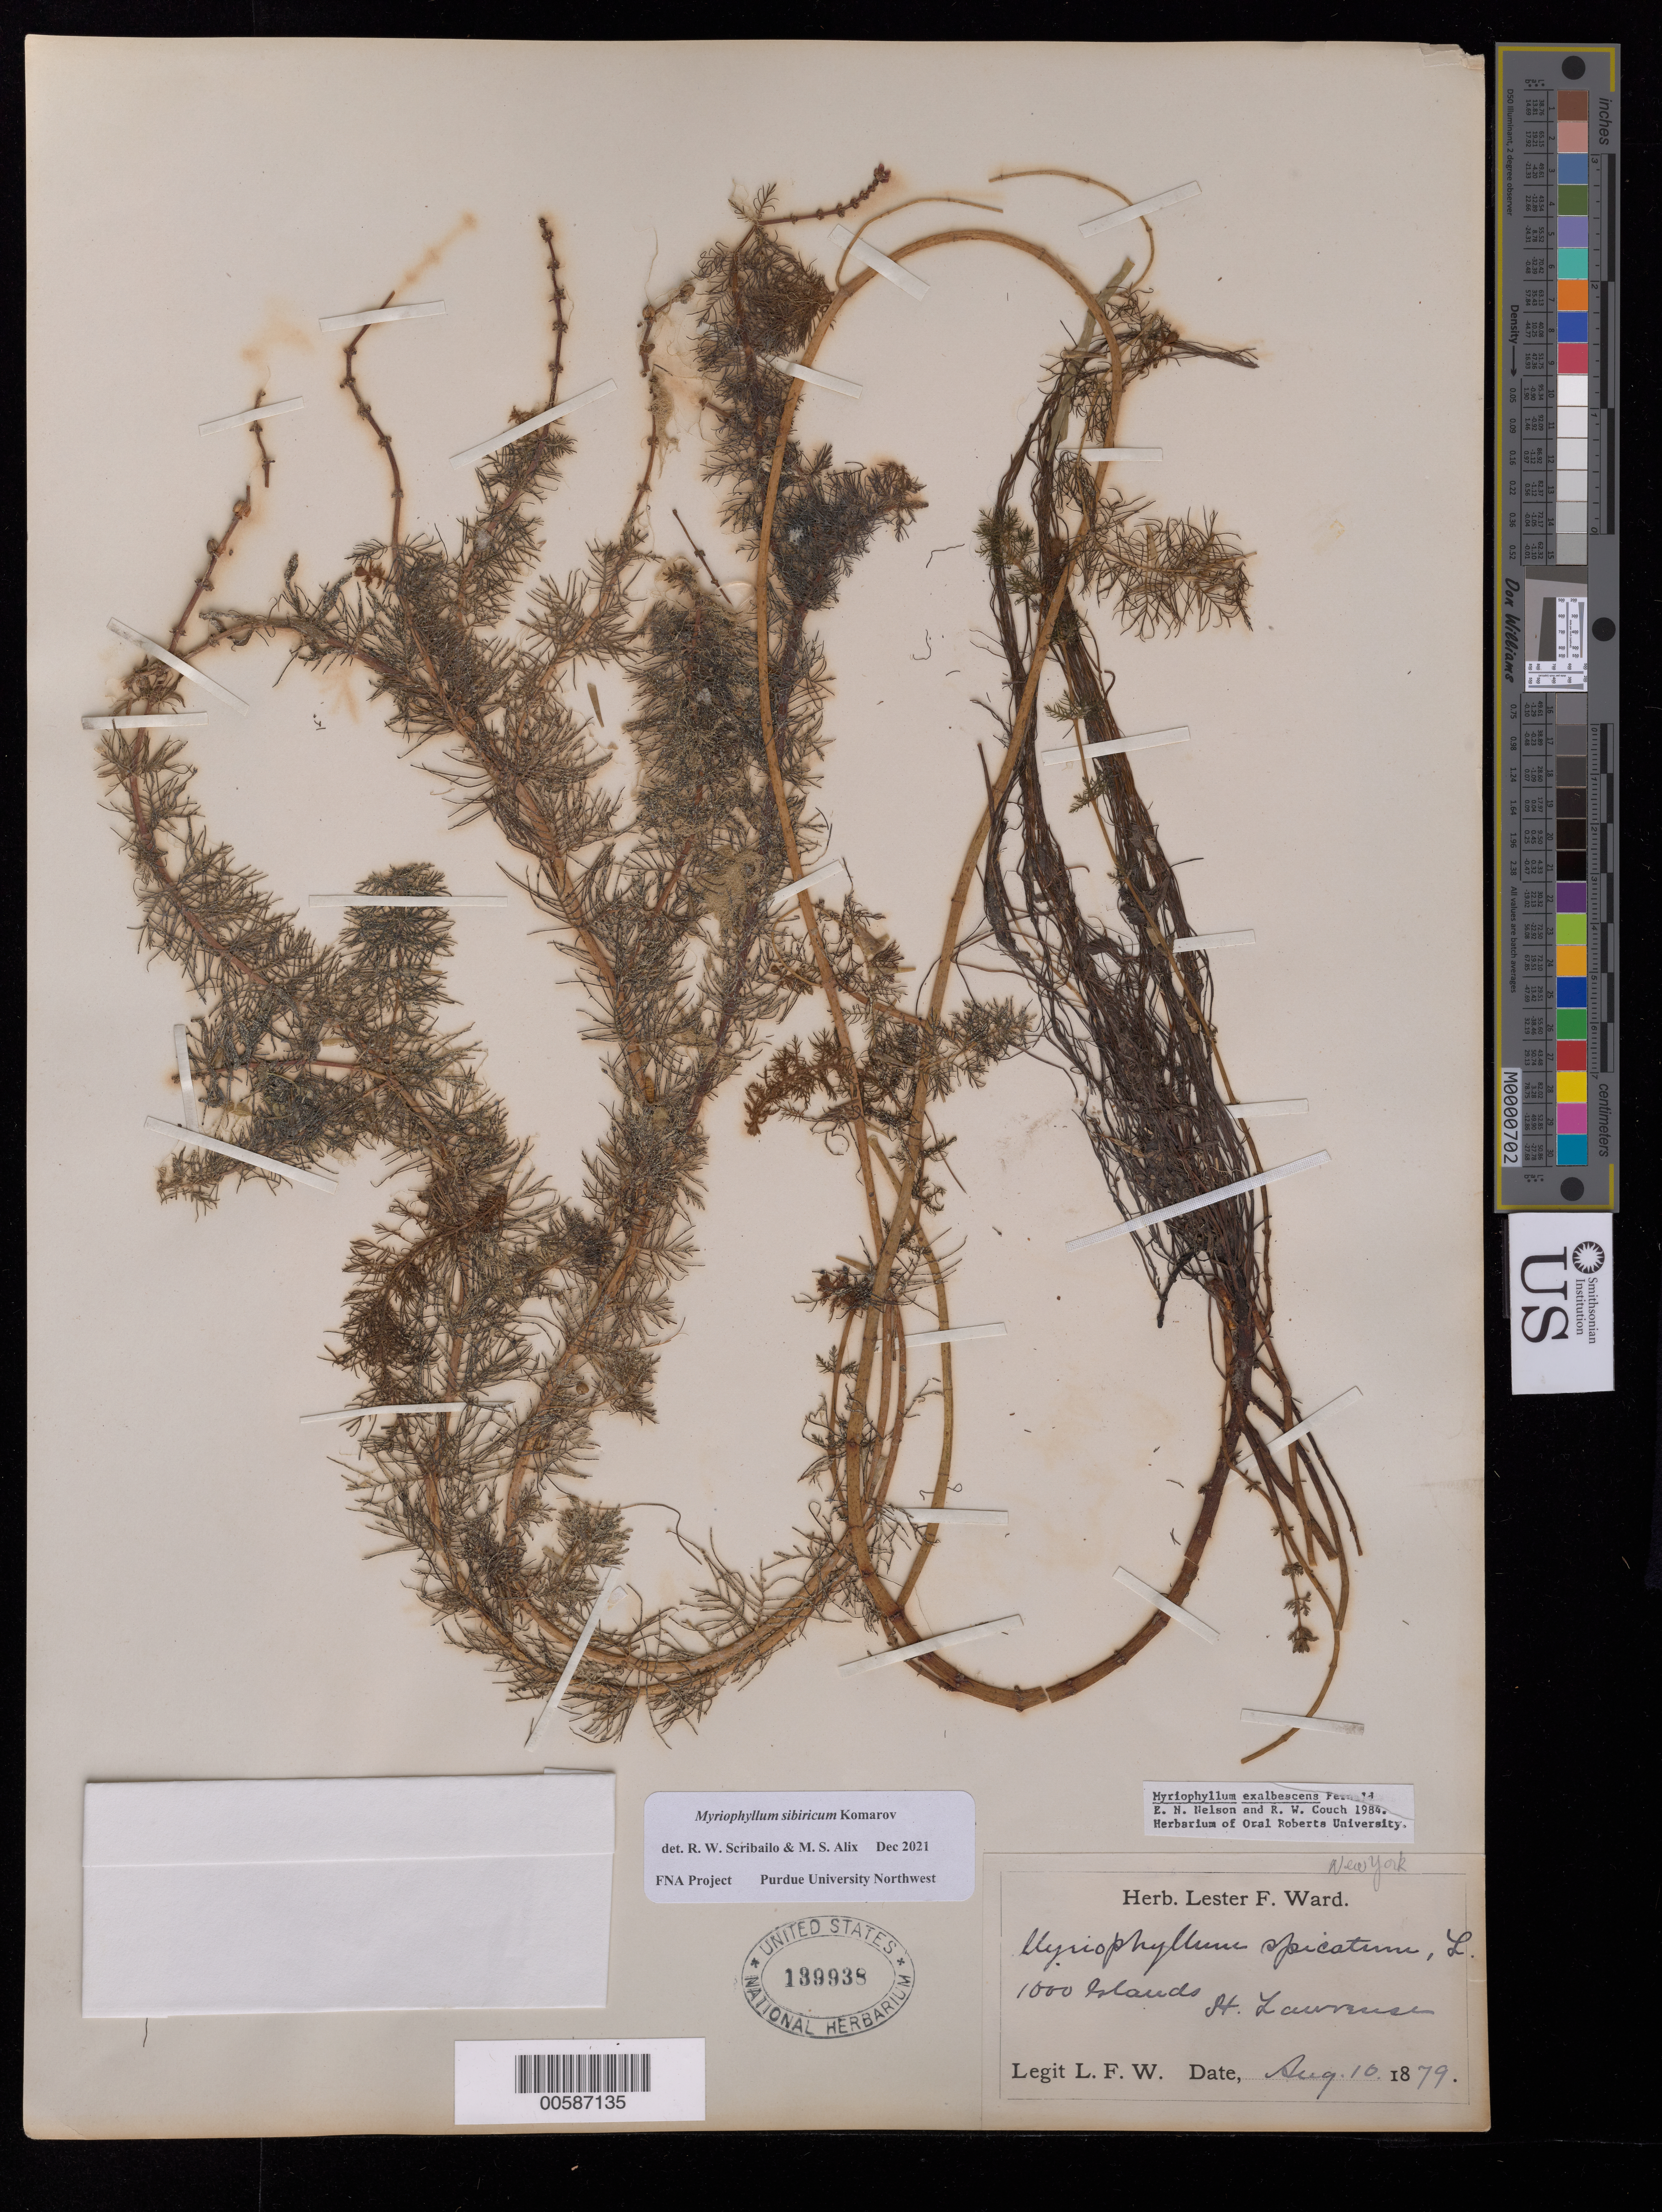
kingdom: Plantae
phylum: Tracheophyta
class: Magnoliopsida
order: Saxifragales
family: Haloragaceae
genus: Myriophyllum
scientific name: Myriophyllum sibiricum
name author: Kom.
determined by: Scribailo, R. W.; Alix, M. S.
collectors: L. F. Ward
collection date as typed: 10 Aug 1879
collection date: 1879-08-10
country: United States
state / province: New York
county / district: St. Lawrence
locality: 1000 Islands, St. Lawrence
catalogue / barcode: US 139938